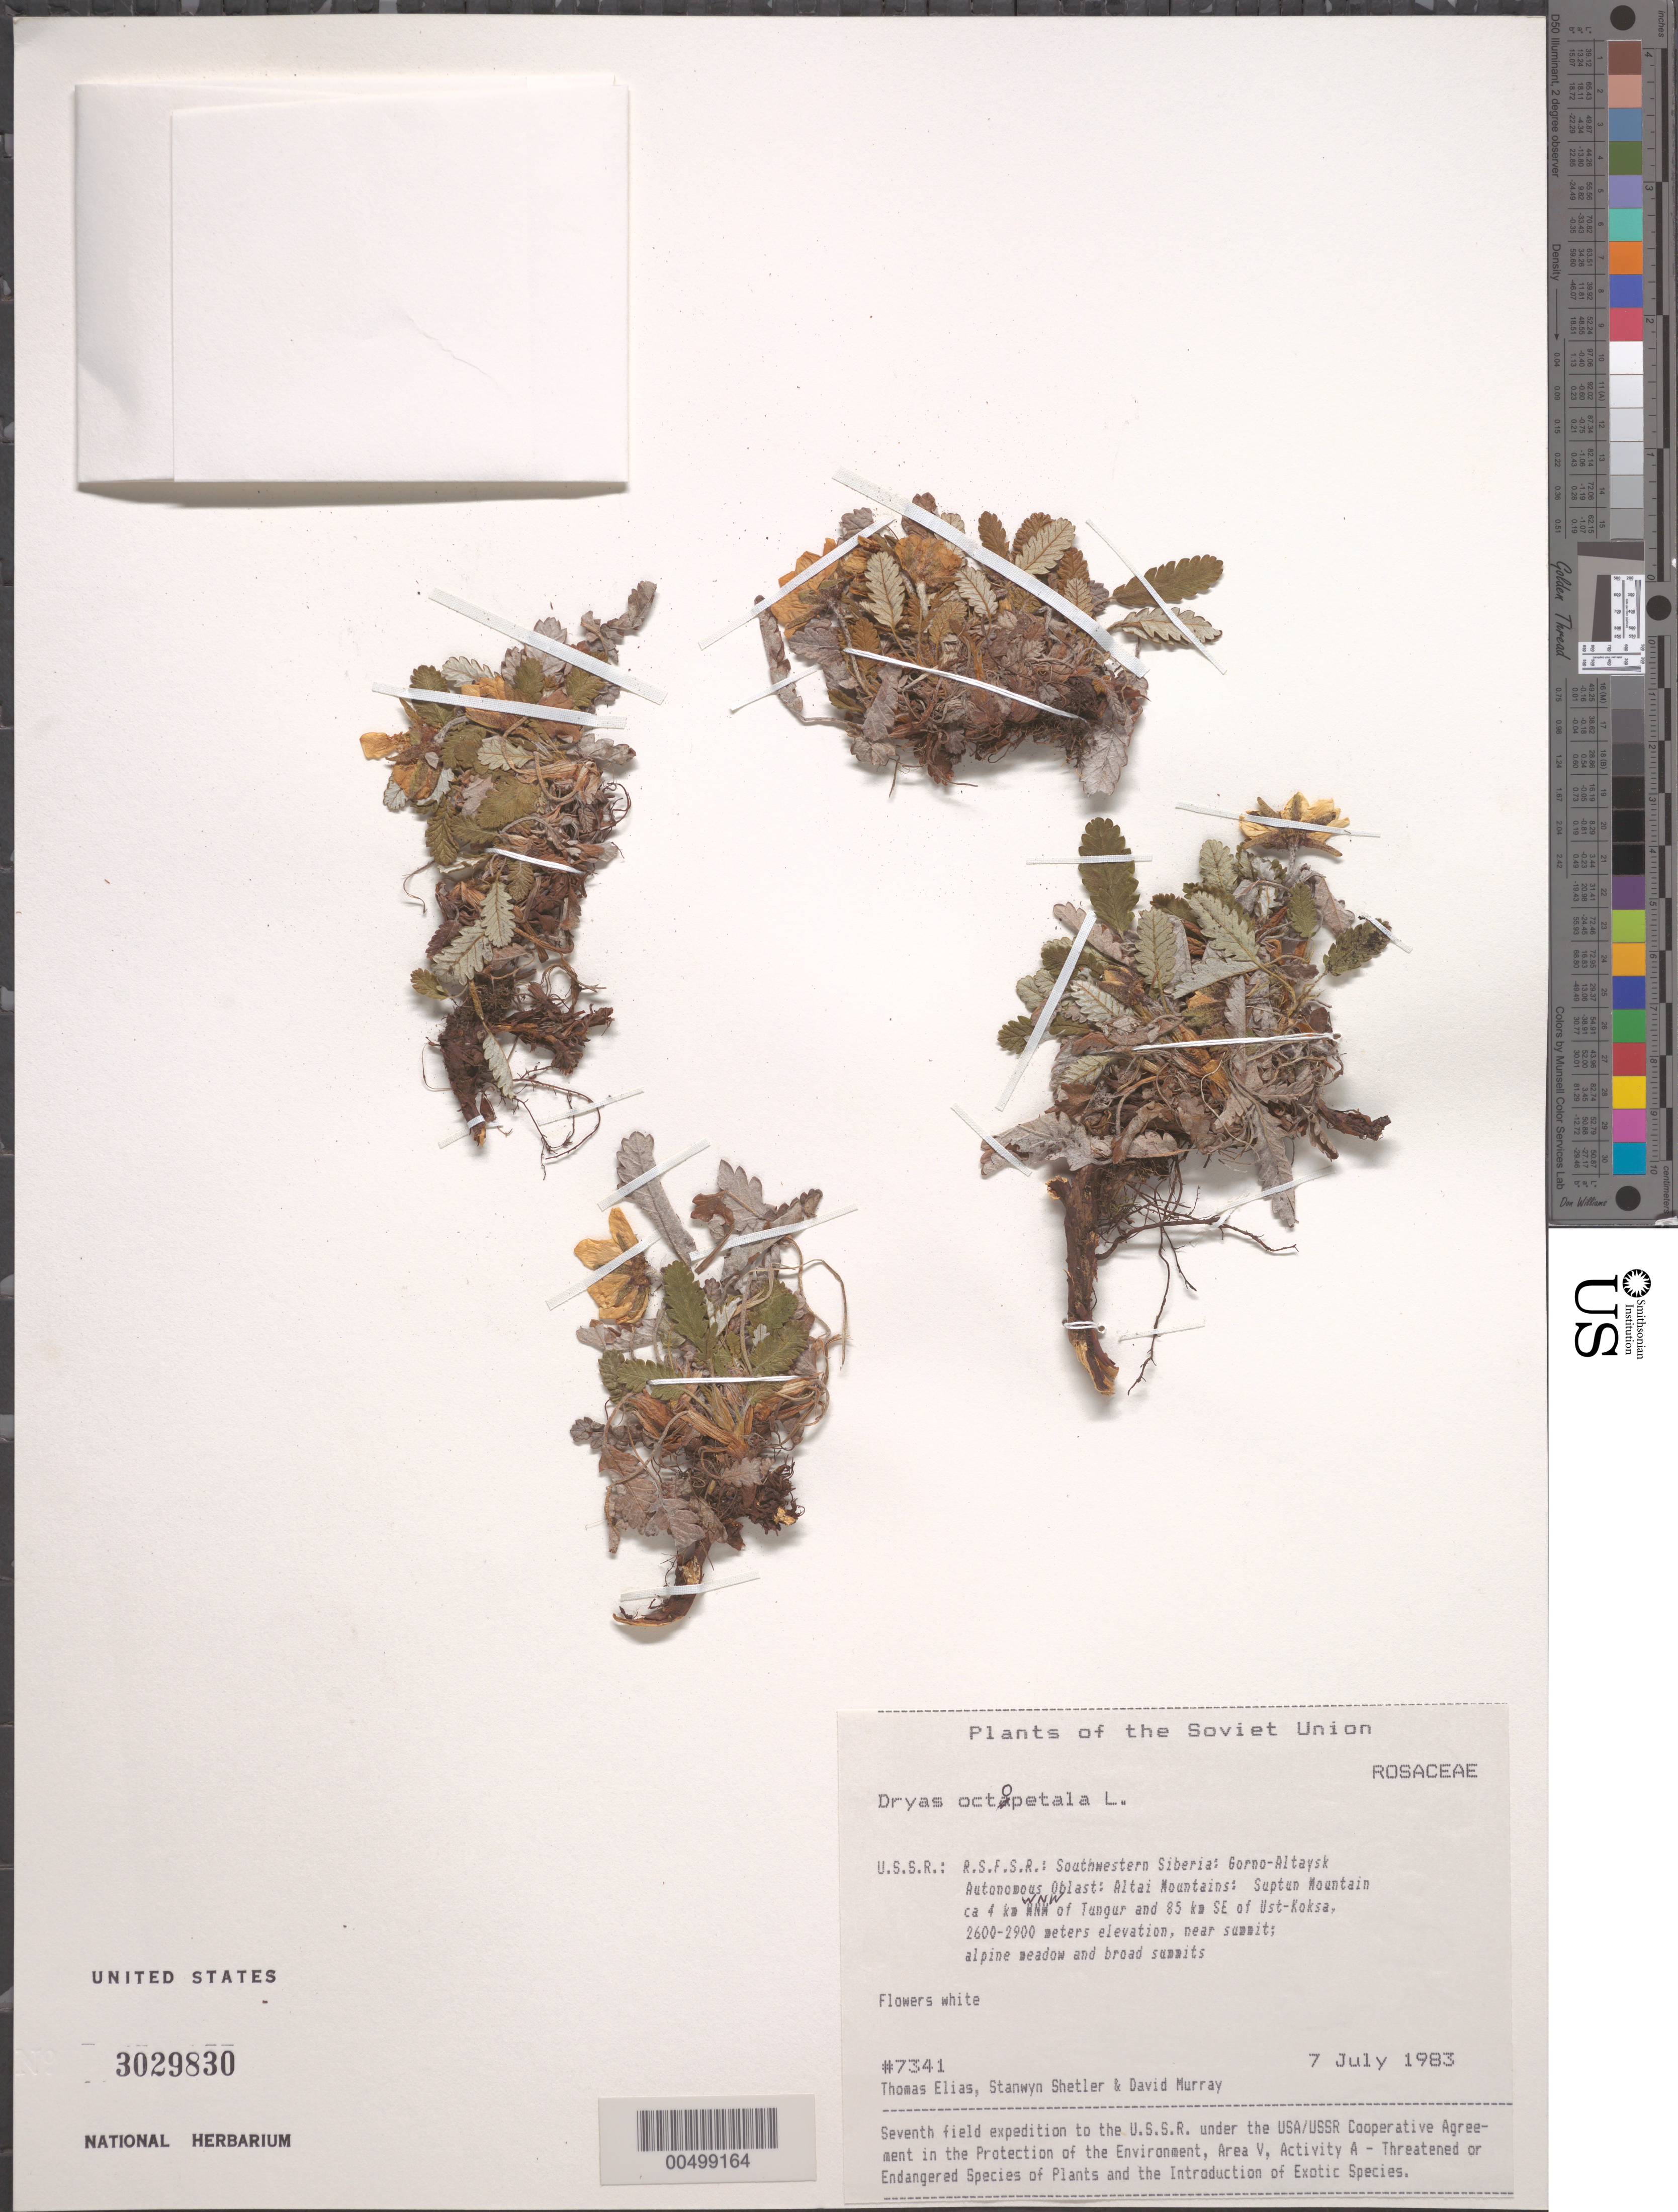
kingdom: Plantae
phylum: Tracheophyta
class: Magnoliopsida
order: Rosales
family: Rosaceae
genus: Dryas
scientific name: Dryas octopetala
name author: L.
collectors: T. Elias, S. Shetler & D. F. Murray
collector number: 7341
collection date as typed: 07 Jul 1983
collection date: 1983-07-07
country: Russian Federation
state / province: Altai Republic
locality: Altai Mountains, Suptun Mountain, ca. 4 km WNW of Tungur and 85 km SE of Ust-Koksa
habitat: near summit; alpine meadows and broad summits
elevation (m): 2600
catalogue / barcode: US 3029830